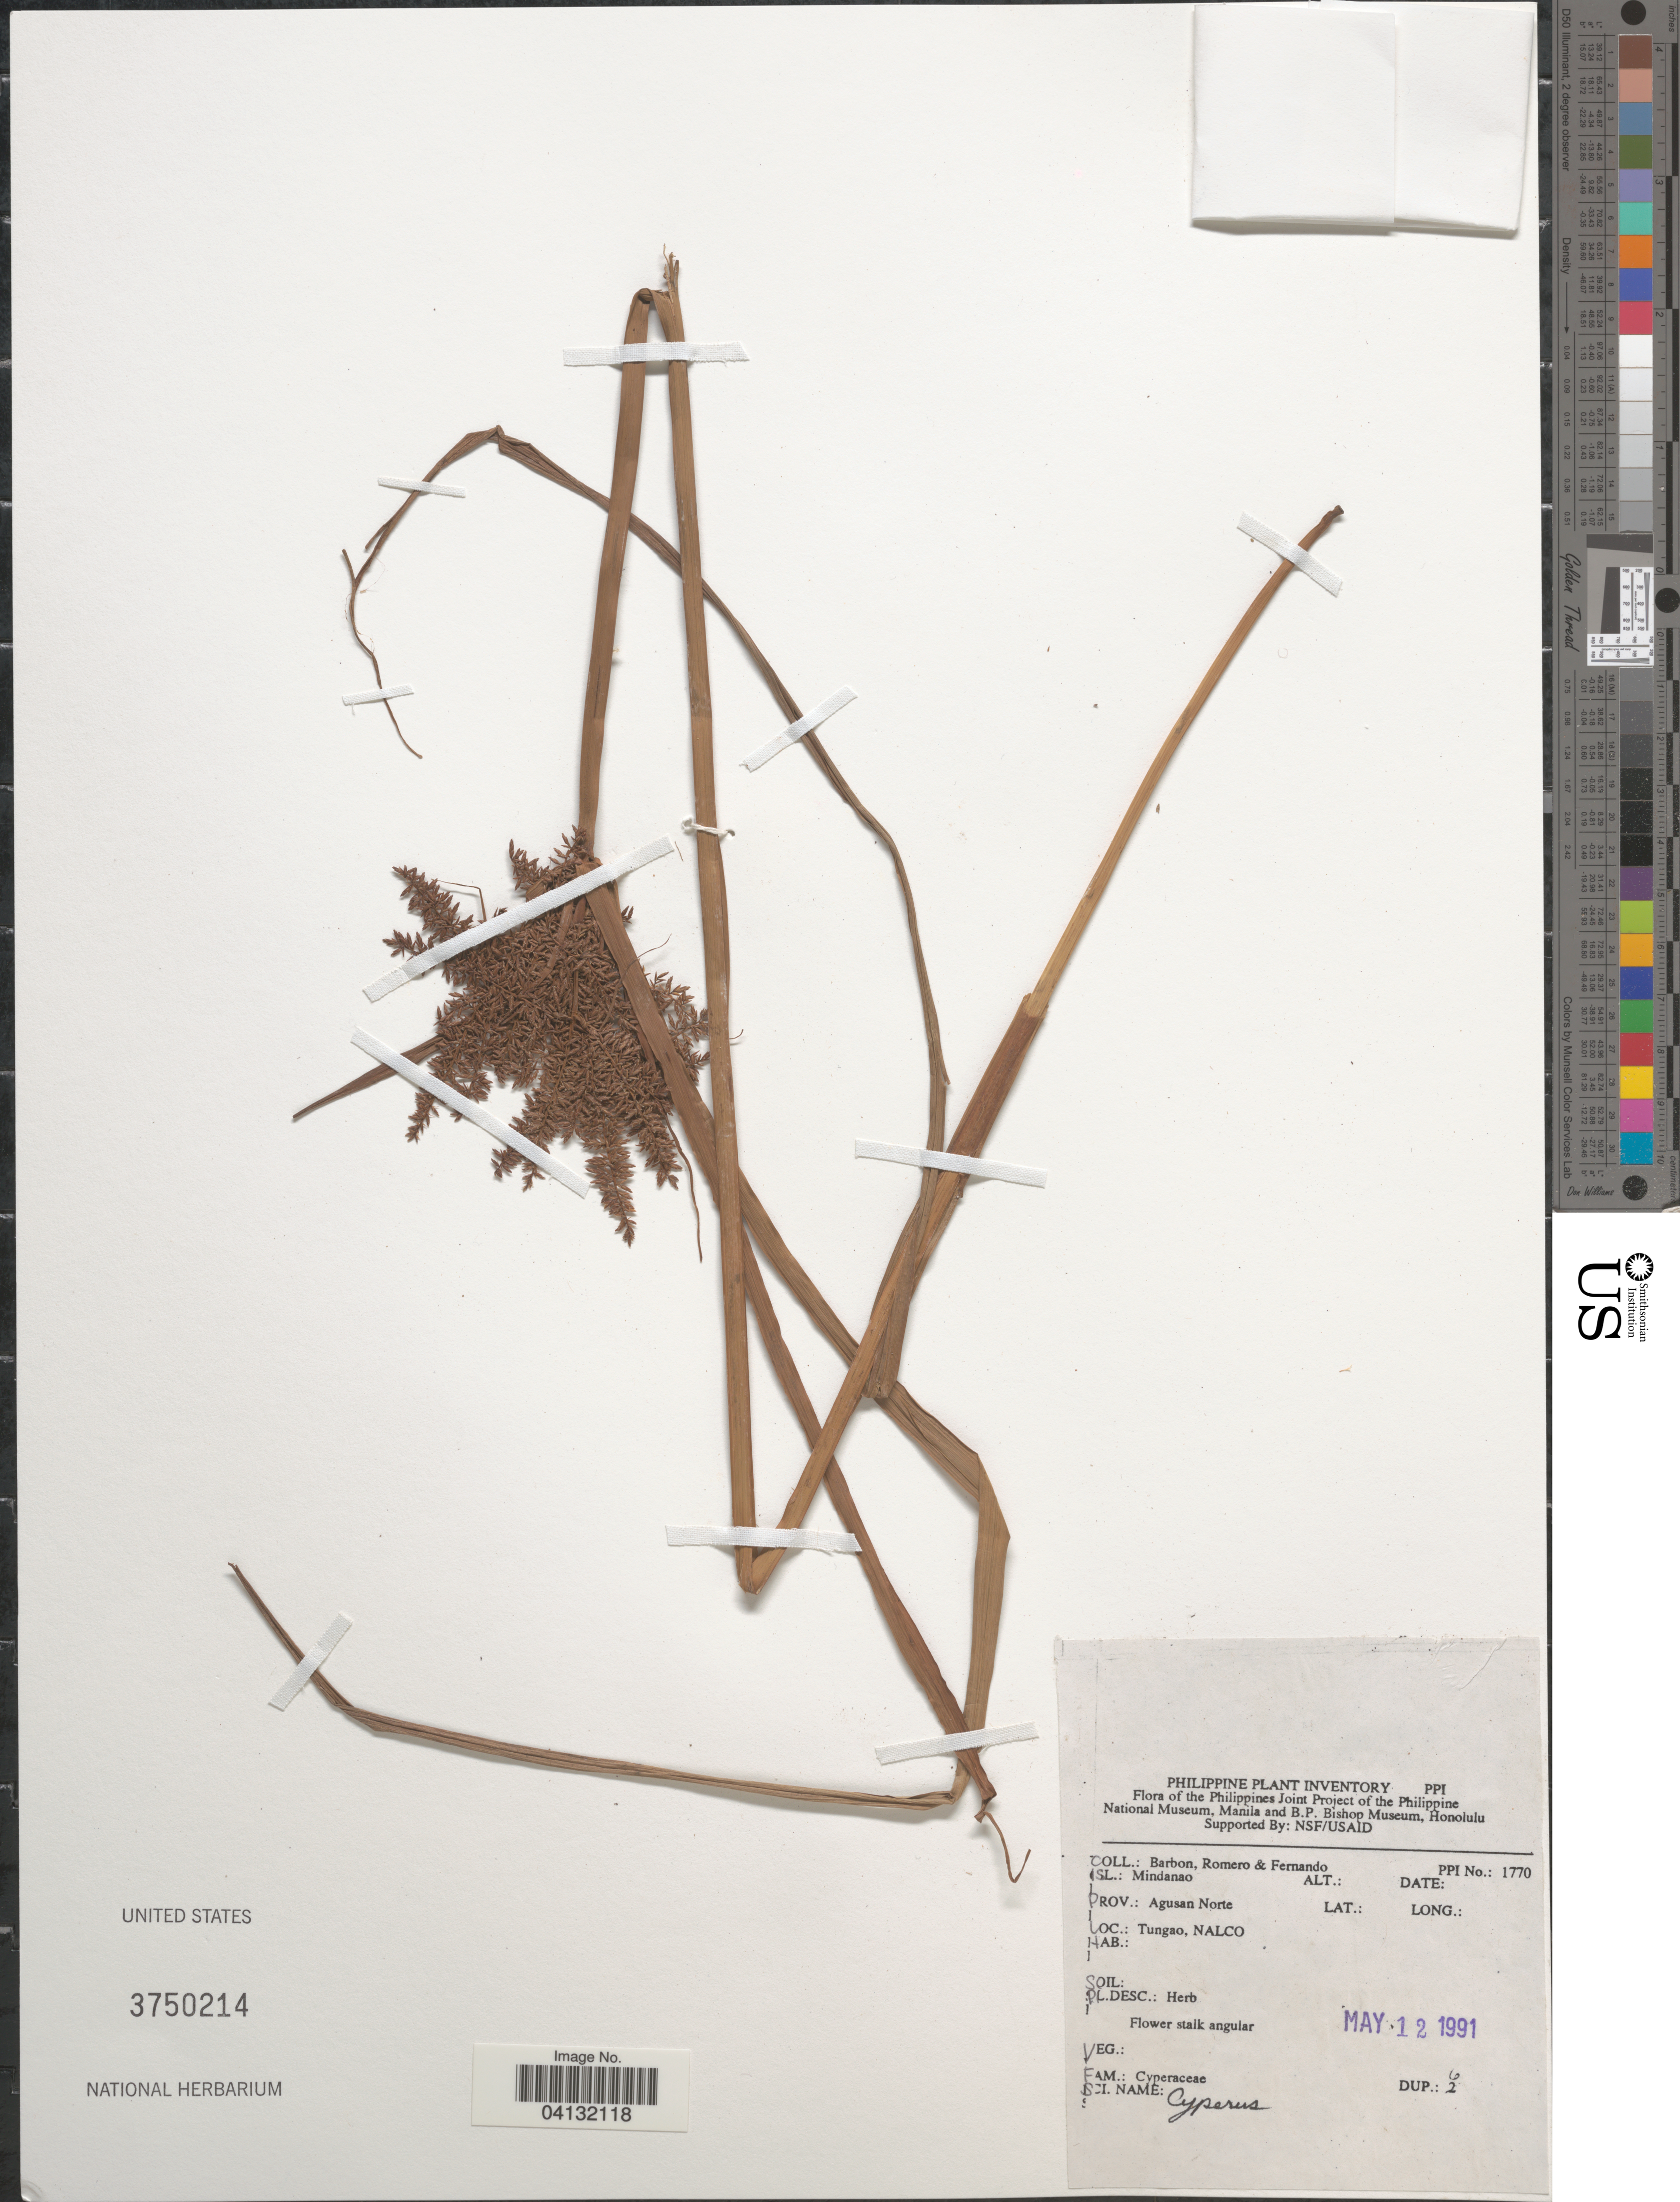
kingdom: Plantae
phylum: Tracheophyta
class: Liliopsida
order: Poales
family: Cyperaceae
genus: Cyperus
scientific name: Cyperus sp.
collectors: Barbon, -. Romero & -- Fernando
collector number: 1770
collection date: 1991-05-12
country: Philippines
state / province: Caraga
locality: Isl.: Mindanao. Prov.: Agusan Norte. Tungao, NALCO.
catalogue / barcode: US 3750214